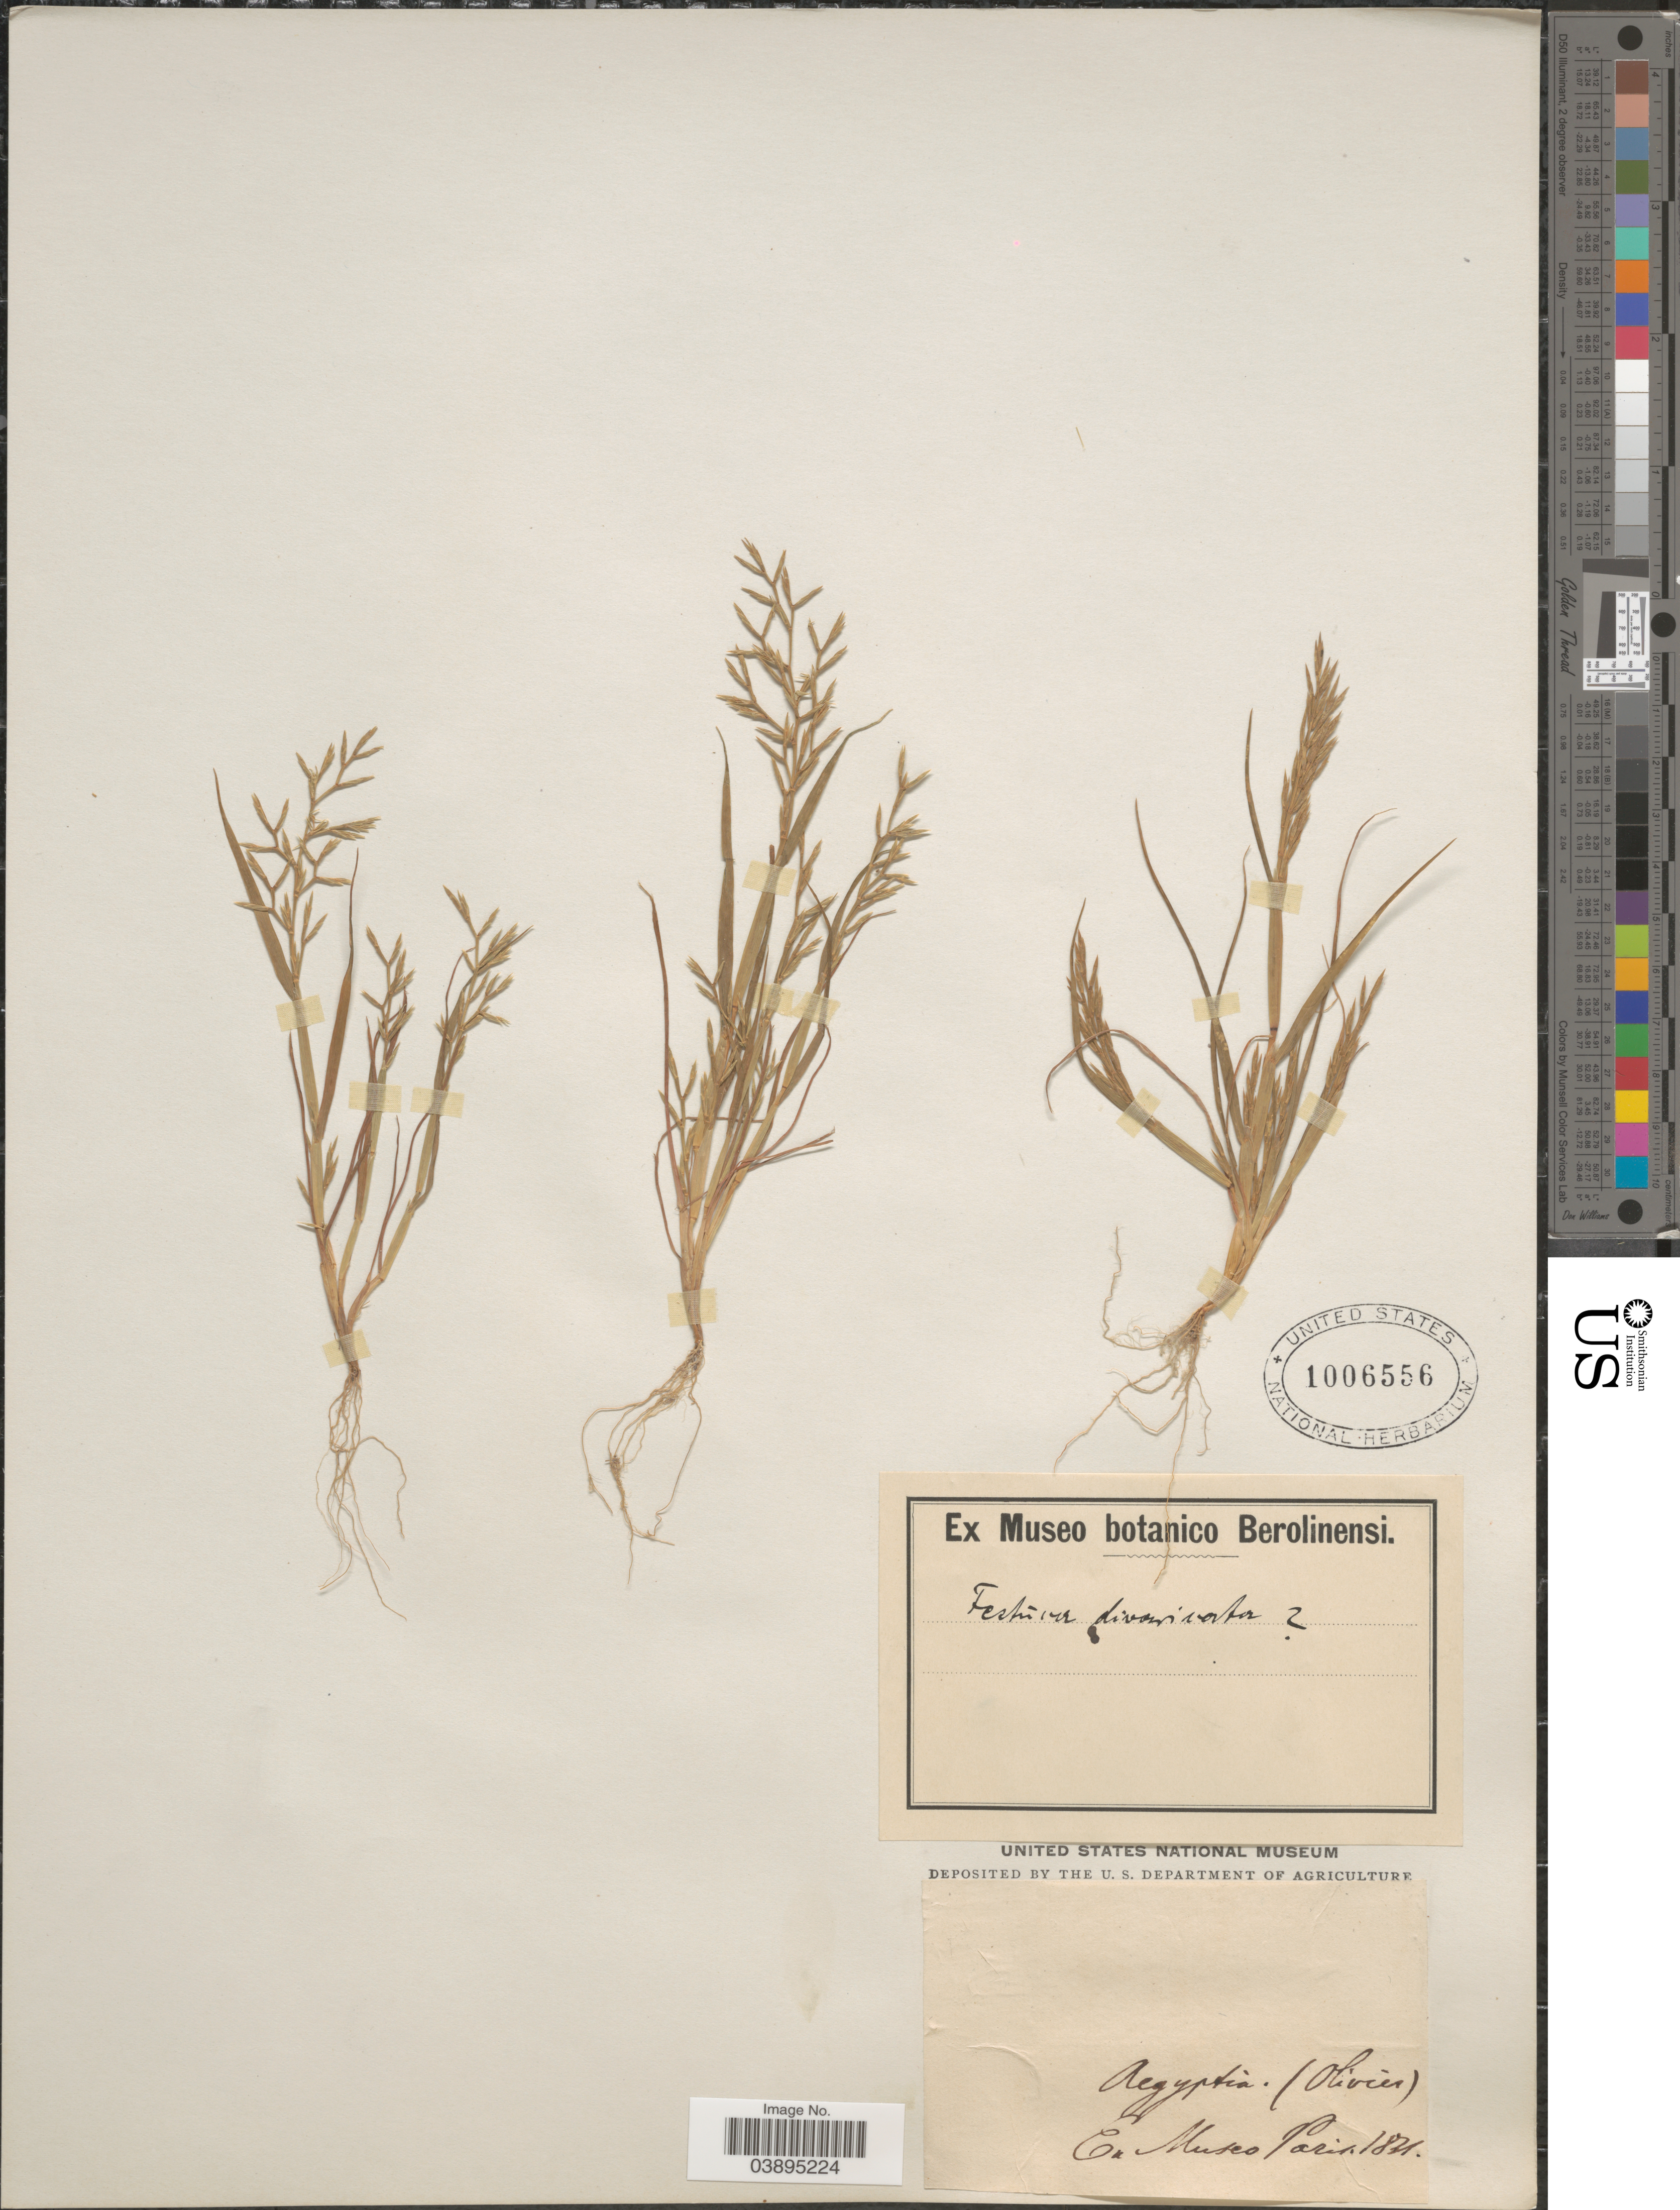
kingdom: Plantae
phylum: Tracheophyta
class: Liliopsida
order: Poales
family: Poaceae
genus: Cutandia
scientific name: Cutandia memphitica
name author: (Spreng.) K. Richt.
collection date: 1831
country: Egypt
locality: Aegyptia (Olivier).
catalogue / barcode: US 1006556